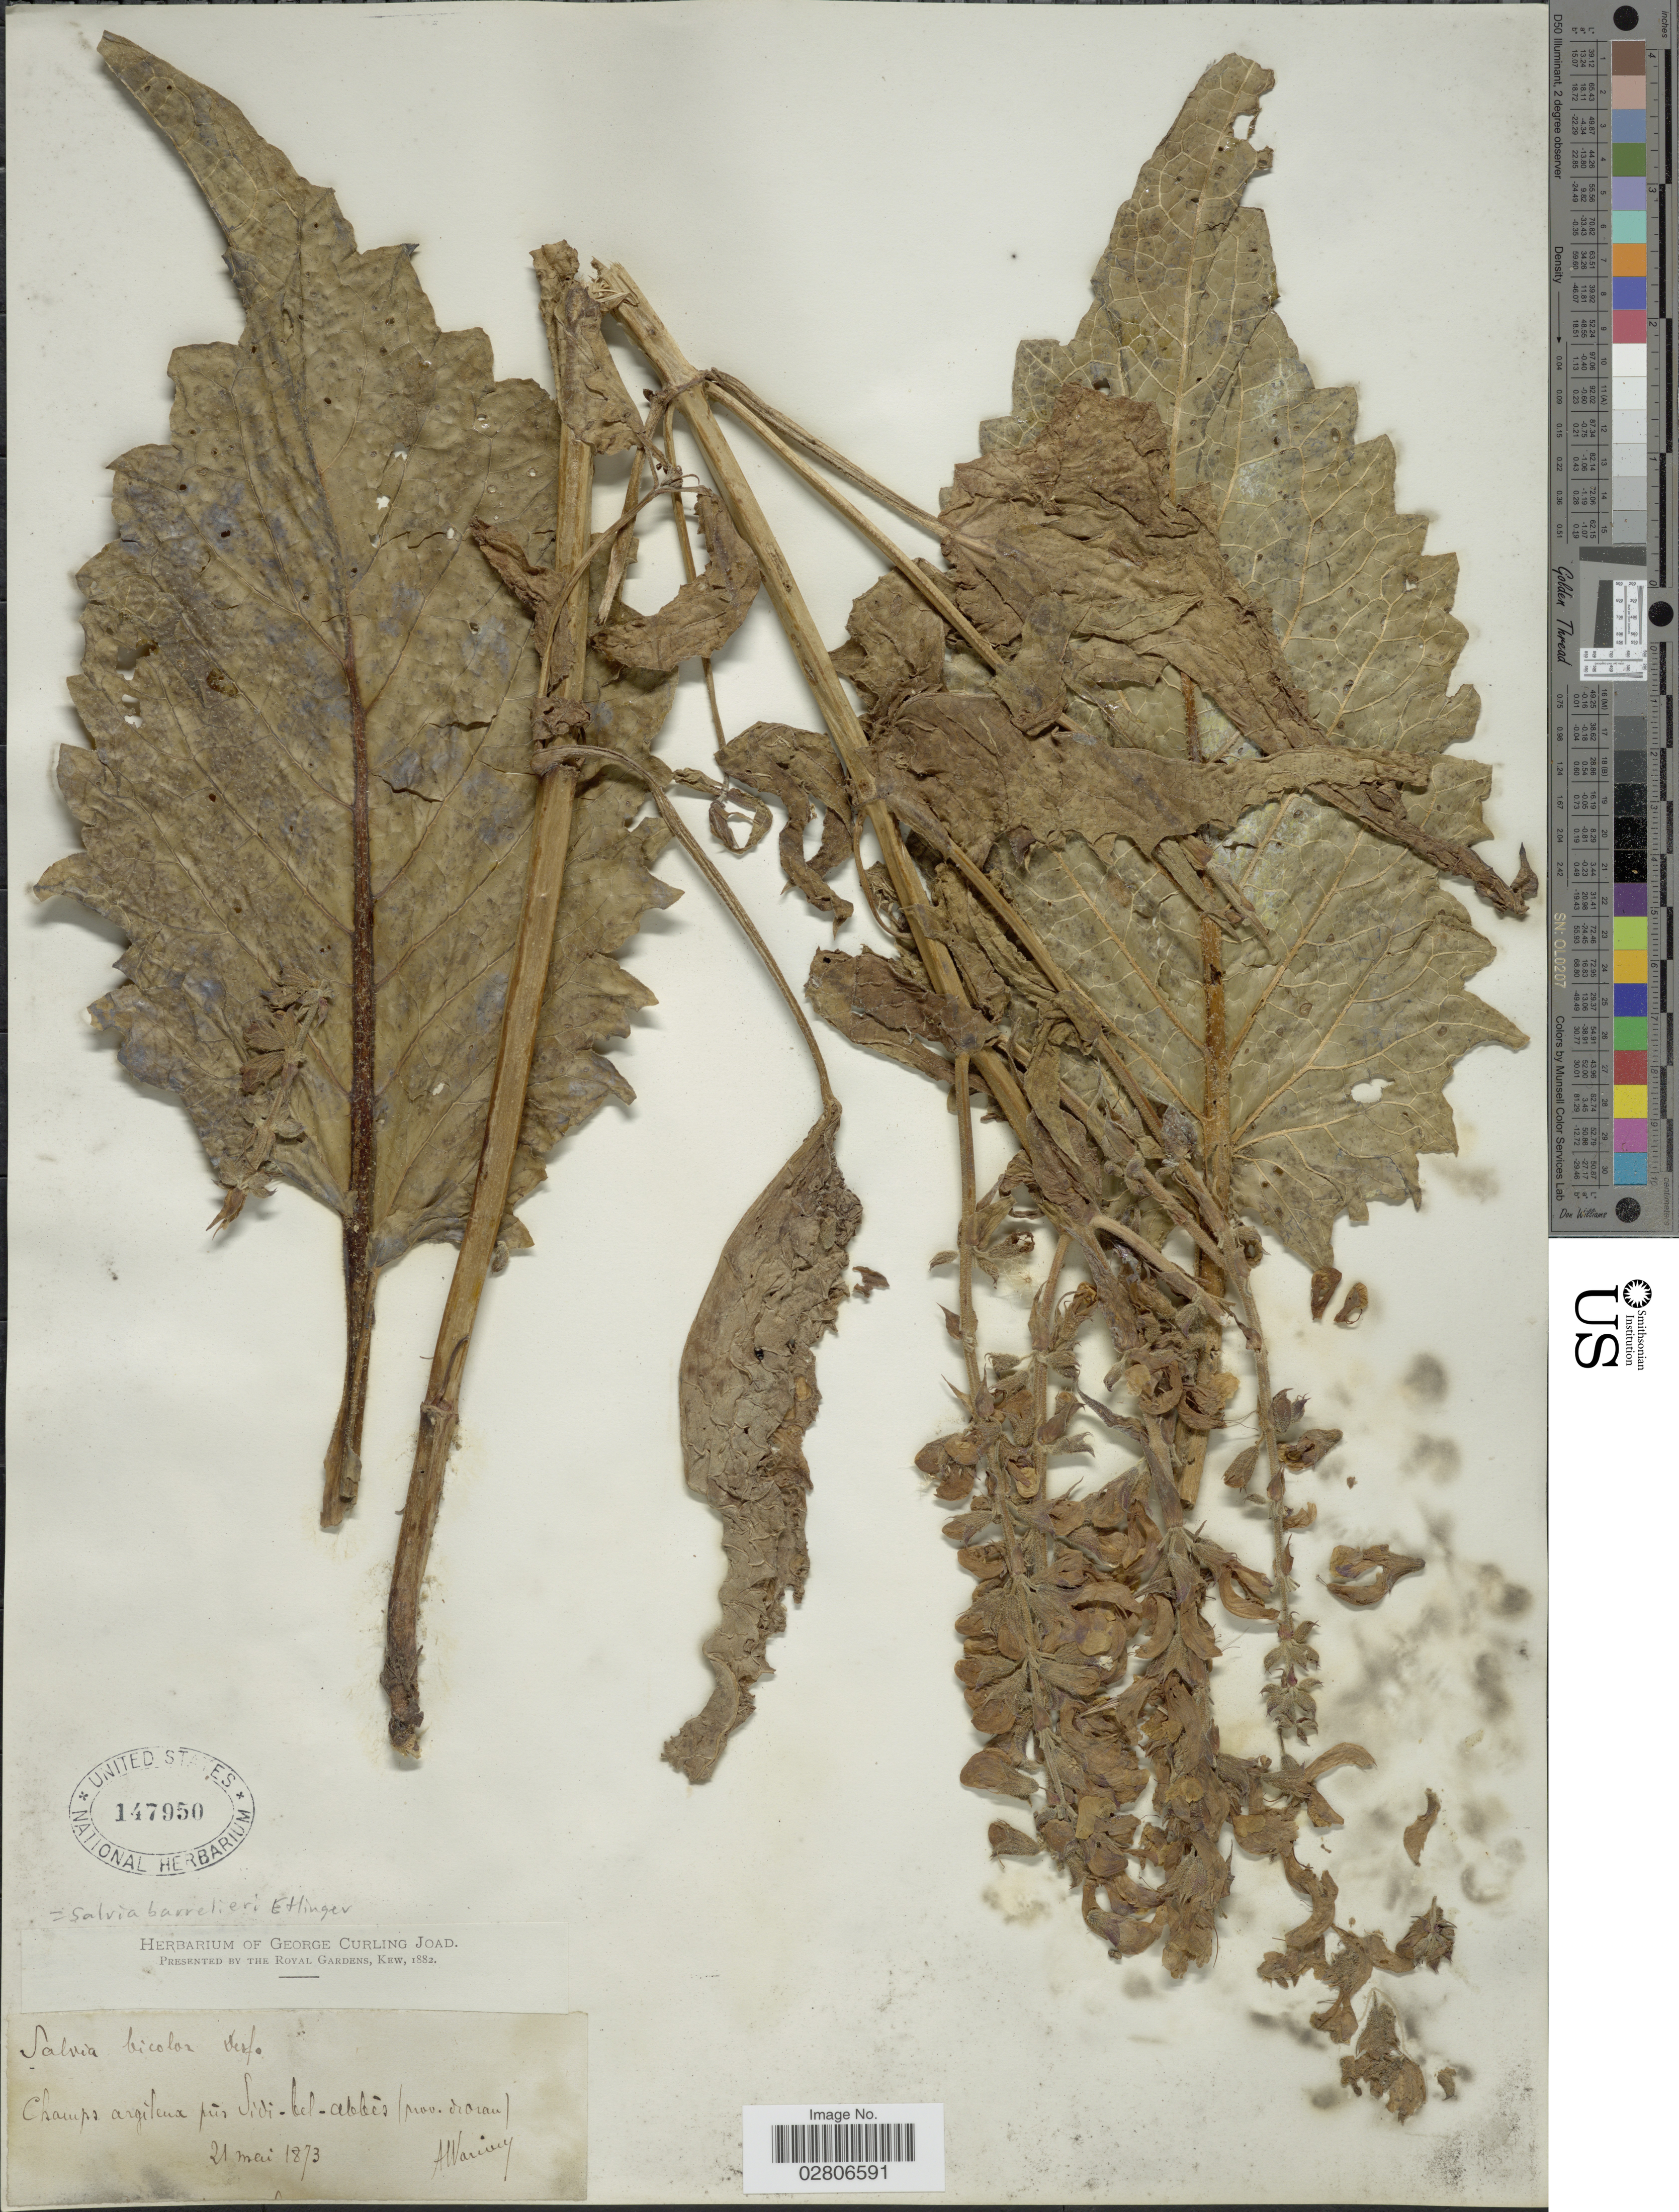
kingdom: Plantae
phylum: Tracheophyta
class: Magnoliopsida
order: Lamiales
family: Lamiaceae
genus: Salvia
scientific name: Salvia barrelieri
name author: Etl.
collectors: A. Warion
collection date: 1873-05-21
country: Algeria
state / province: Oran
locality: Champs argileux prés Sidi-bel-Abbés.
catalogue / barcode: US 147950